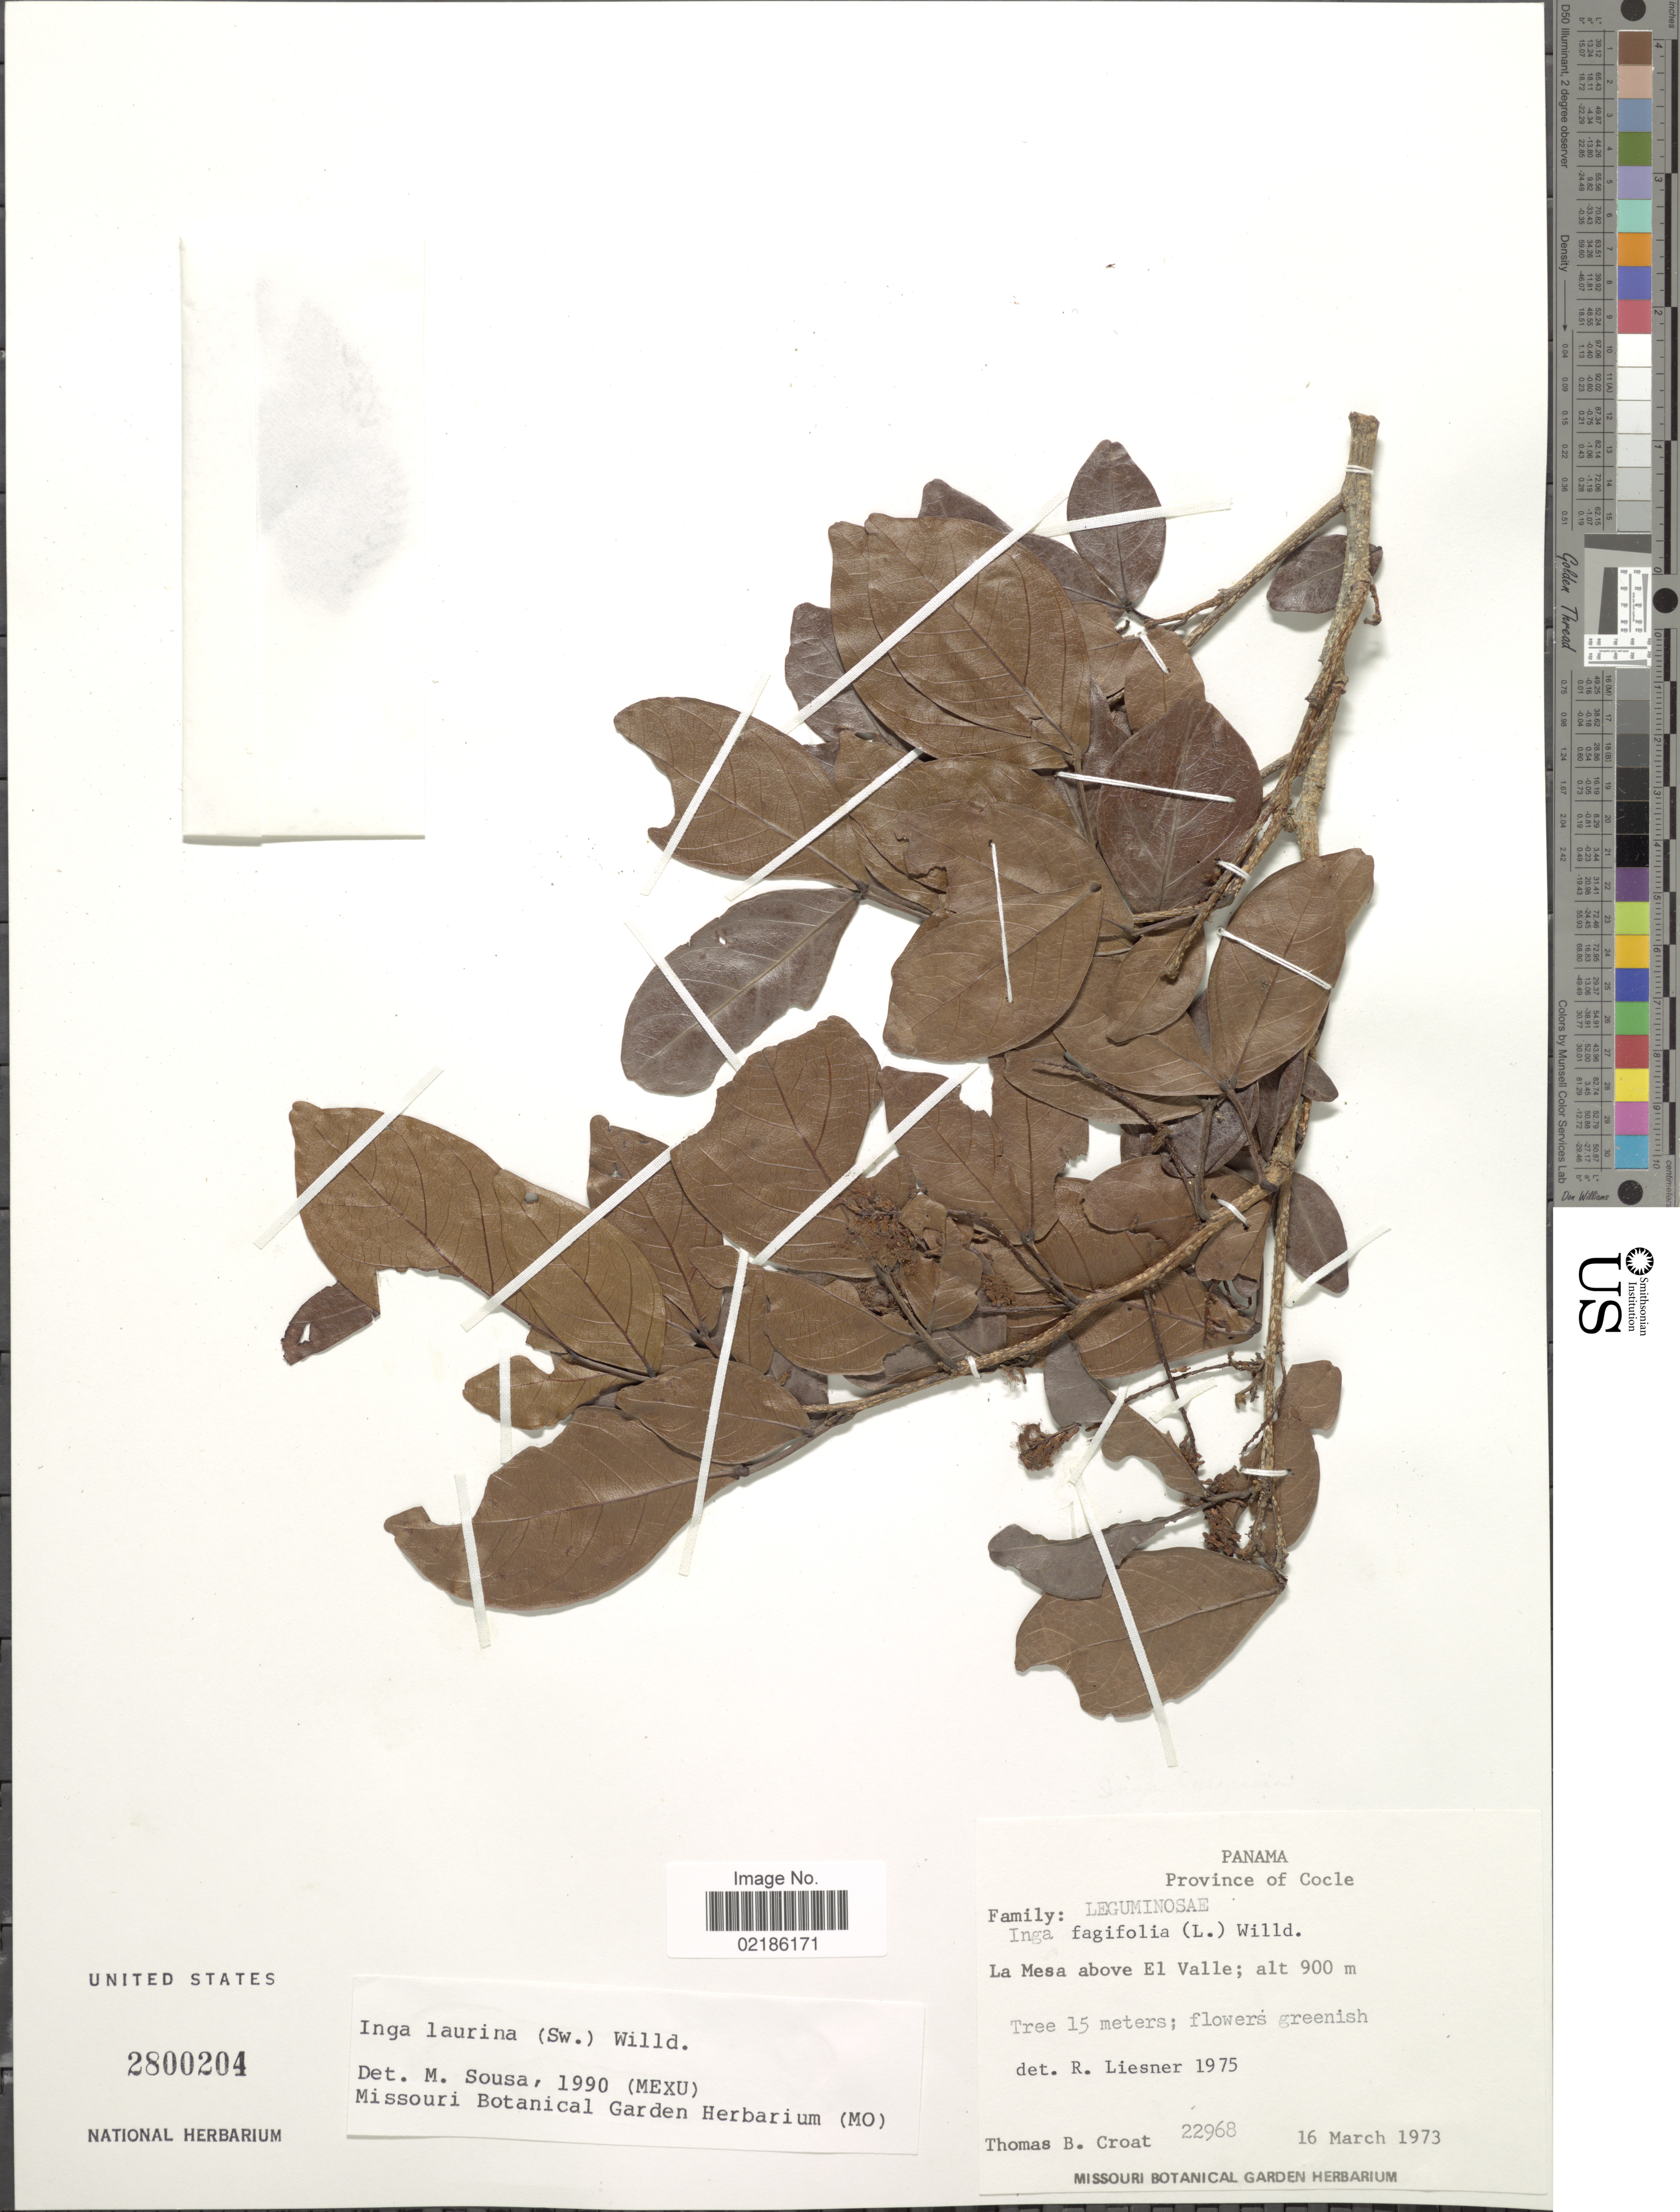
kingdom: Plantae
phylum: Tracheophyta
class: Magnoliopsida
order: Fabales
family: Fabaceae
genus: Inga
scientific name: Inga laurina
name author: (Sw.) Willd.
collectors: T. B. Croat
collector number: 22968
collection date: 1973-03-16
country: Panama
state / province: Coclé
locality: La Meas above El Valle.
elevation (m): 900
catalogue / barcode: US 2800204